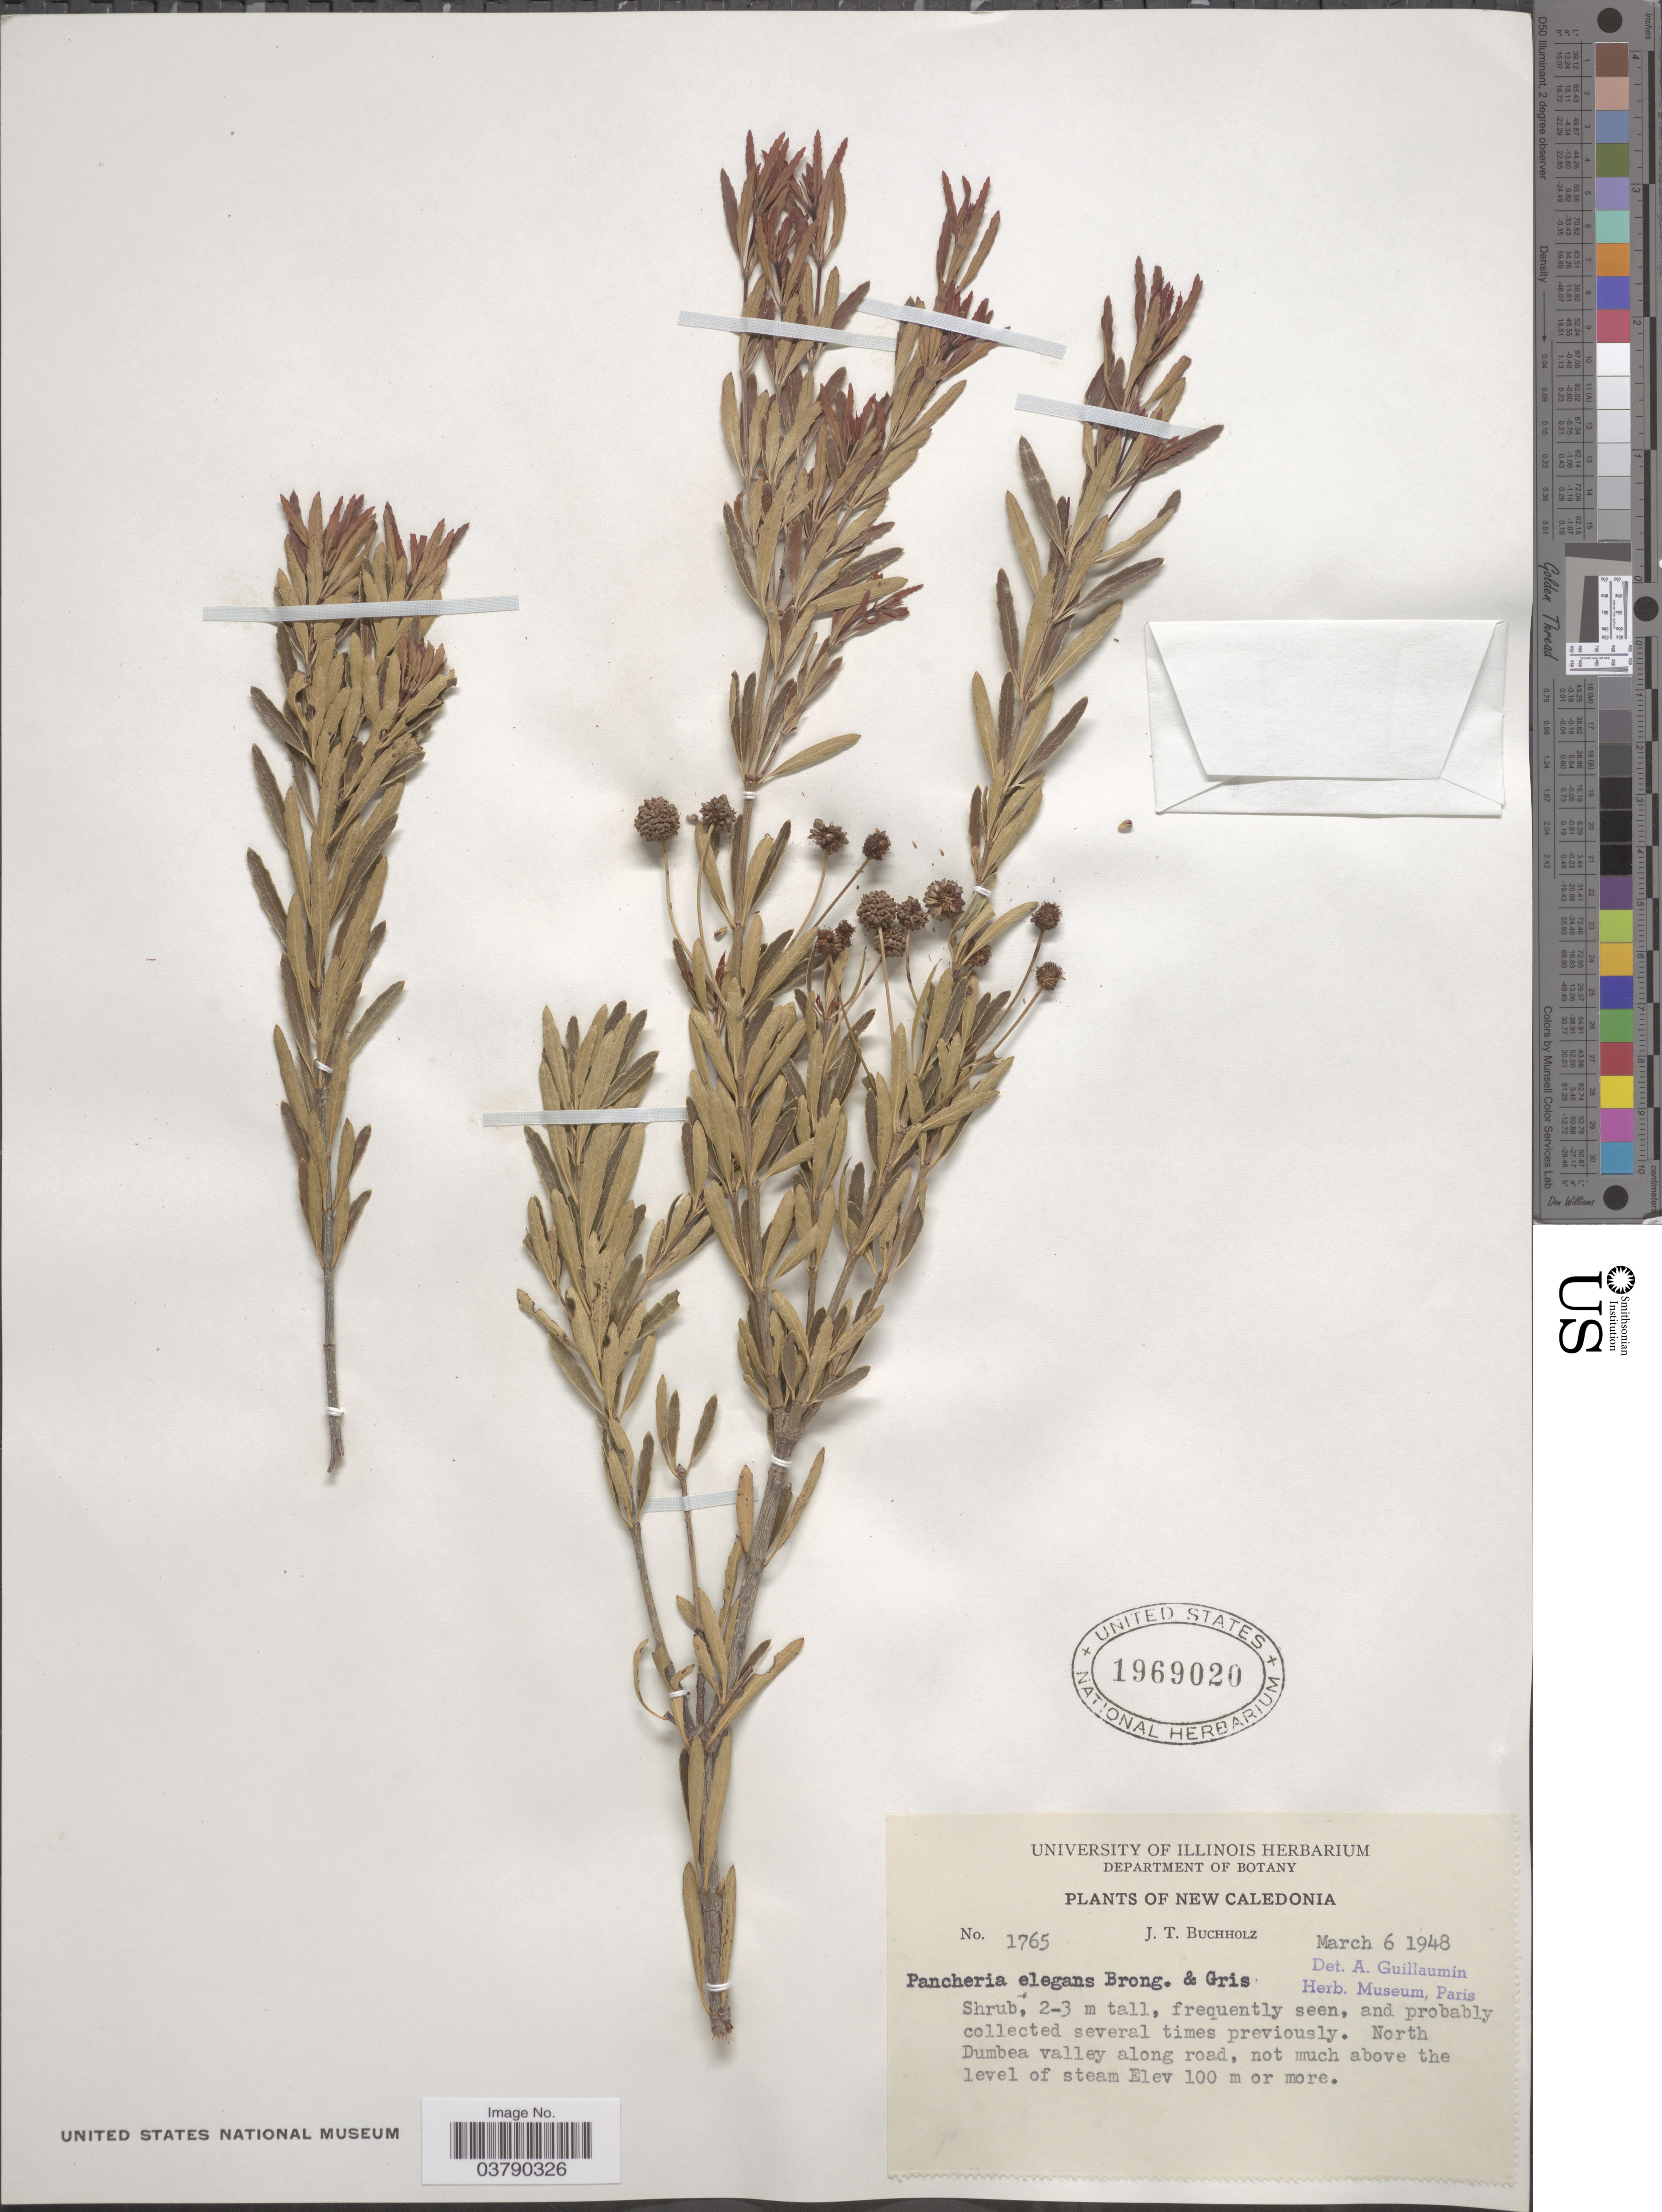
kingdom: Plantae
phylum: Tracheophyta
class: Magnoliopsida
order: Oxalidales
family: Cunoniaceae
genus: Pancheria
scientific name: Pancheria elegans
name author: Brongn. & Gris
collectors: J. T. Buchholz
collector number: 1765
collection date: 1948-03-06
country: New Caledonia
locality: North Dumbea valley along road, not much above the level of stream.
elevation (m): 100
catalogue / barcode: US 1969020